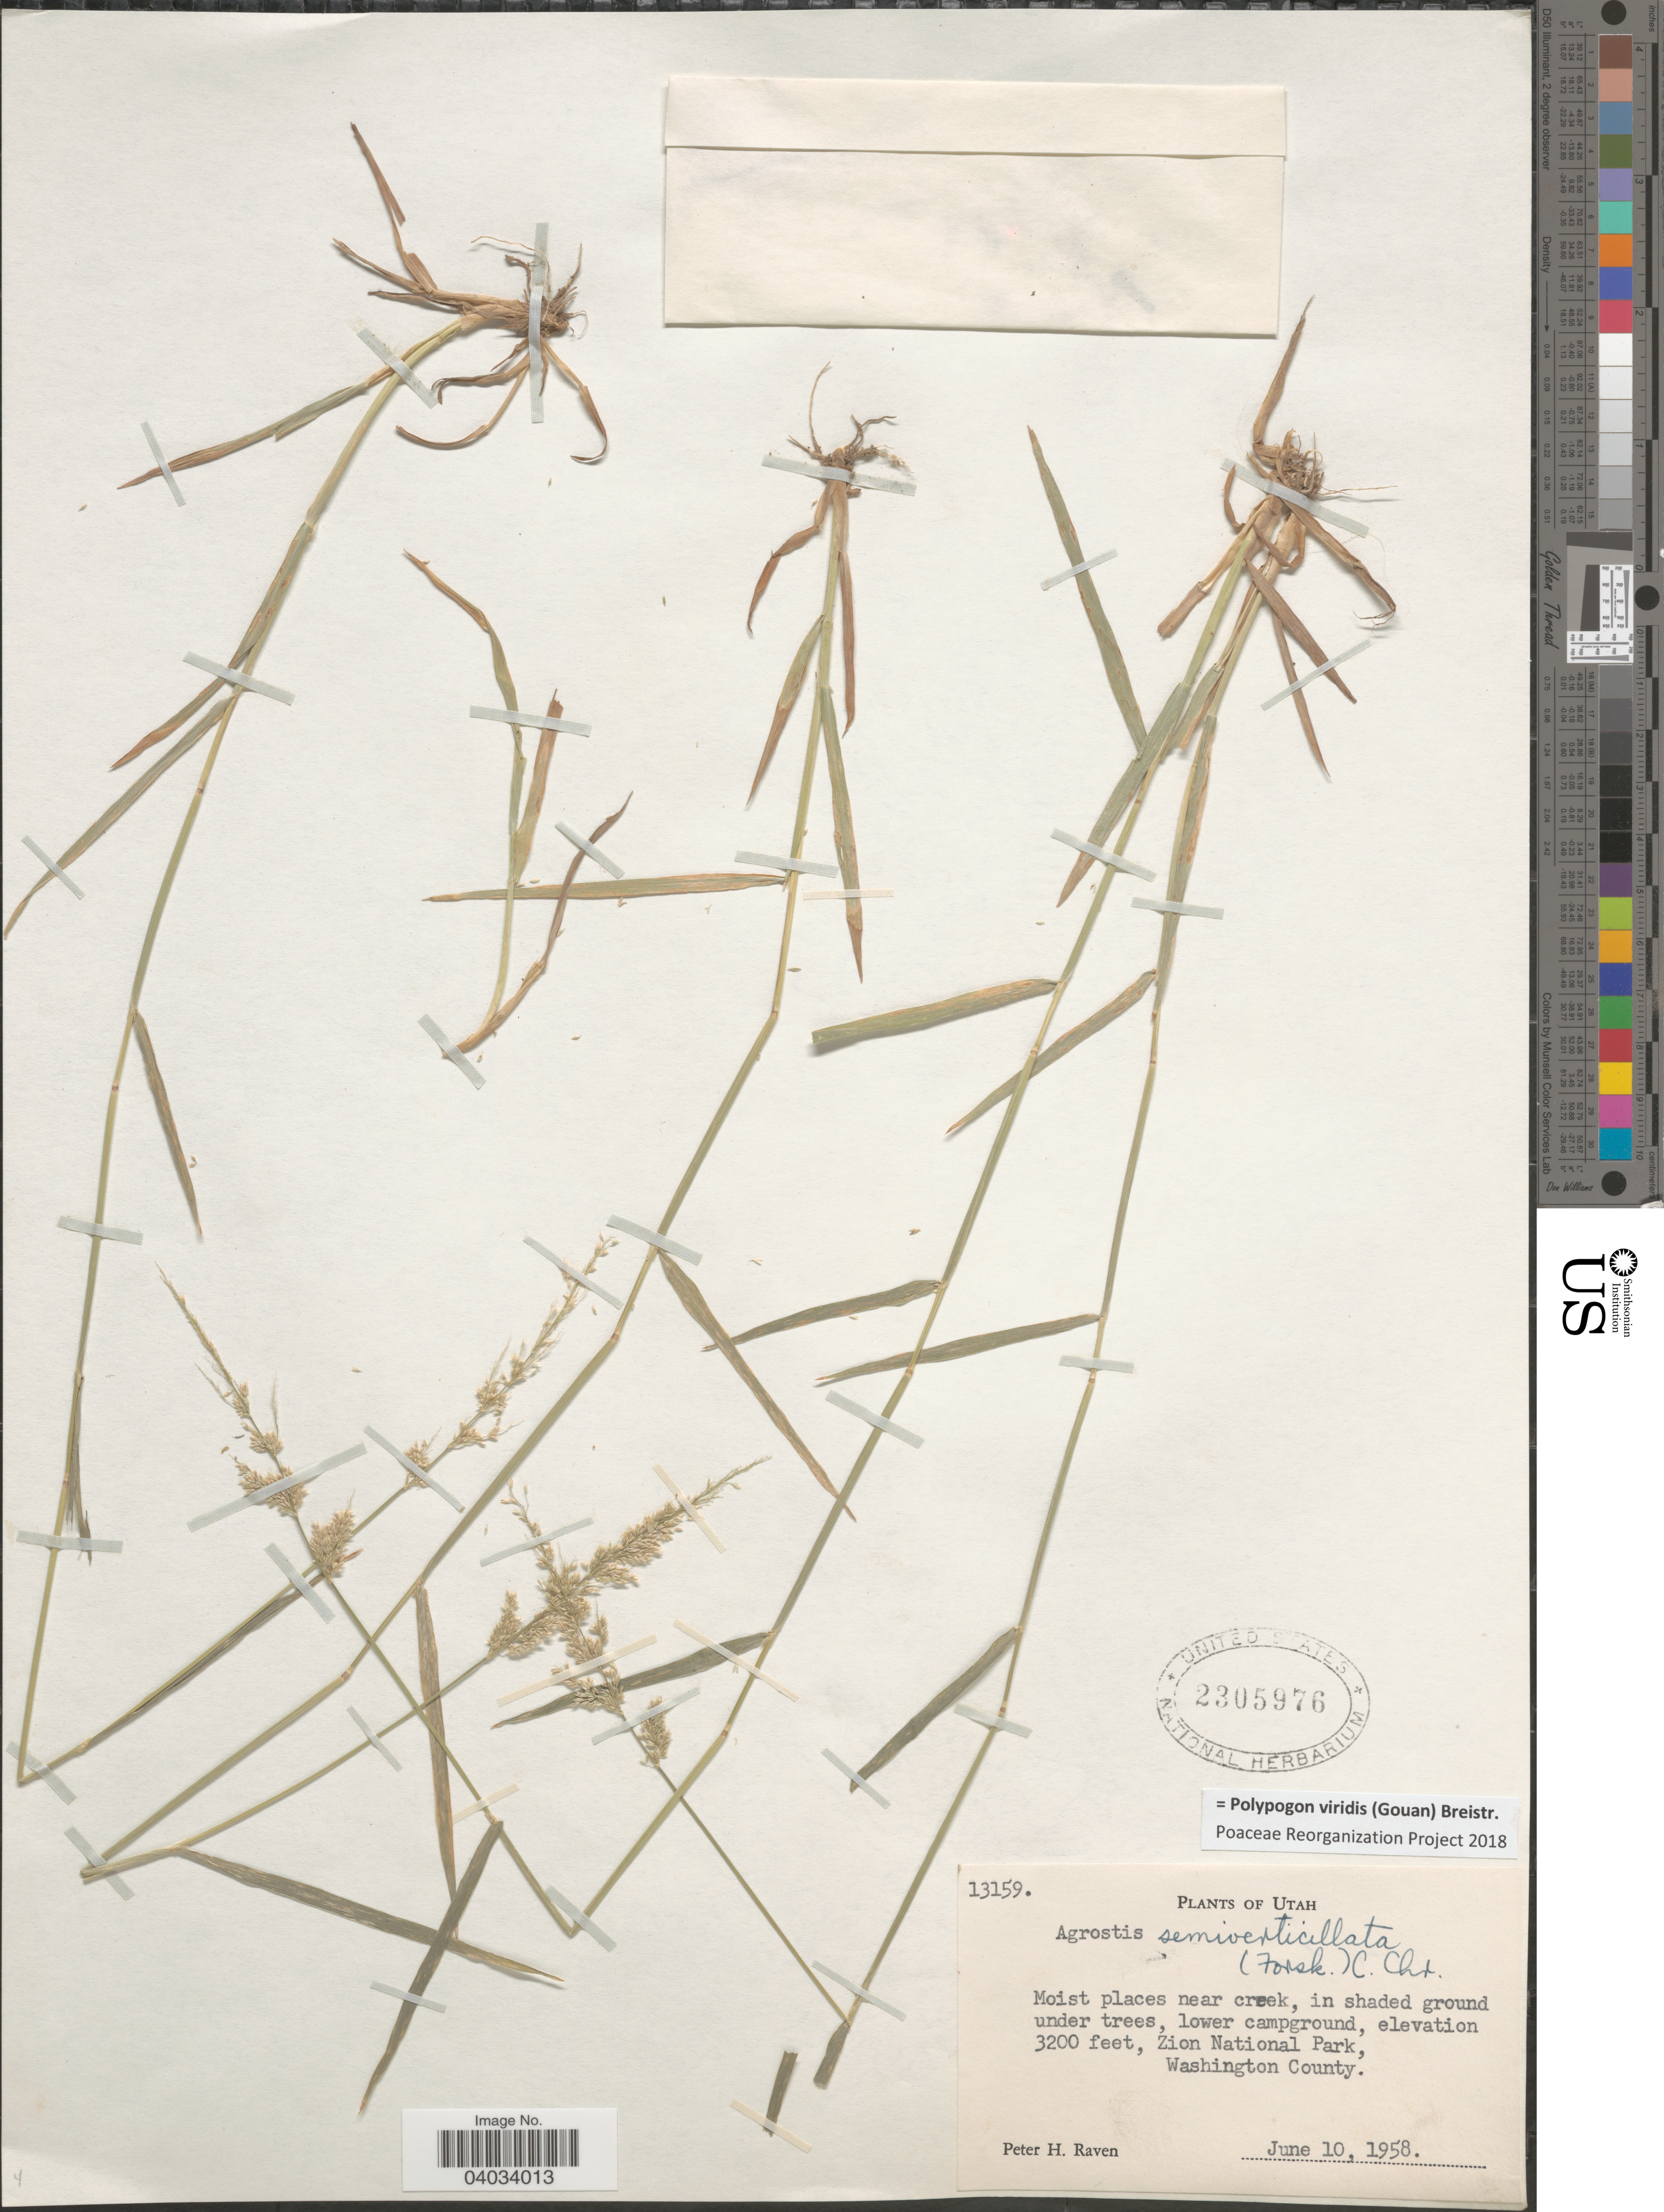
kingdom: Plantae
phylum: Tracheophyta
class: Liliopsida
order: Poales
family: Poaceae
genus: Polypogon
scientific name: Polypogon viridis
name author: (Gouan) Breistroffer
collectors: P. Raven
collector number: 13159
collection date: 1958-06-10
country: United States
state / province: Utah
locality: Zion National Park, Washington County.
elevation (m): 975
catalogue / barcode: US 2305976